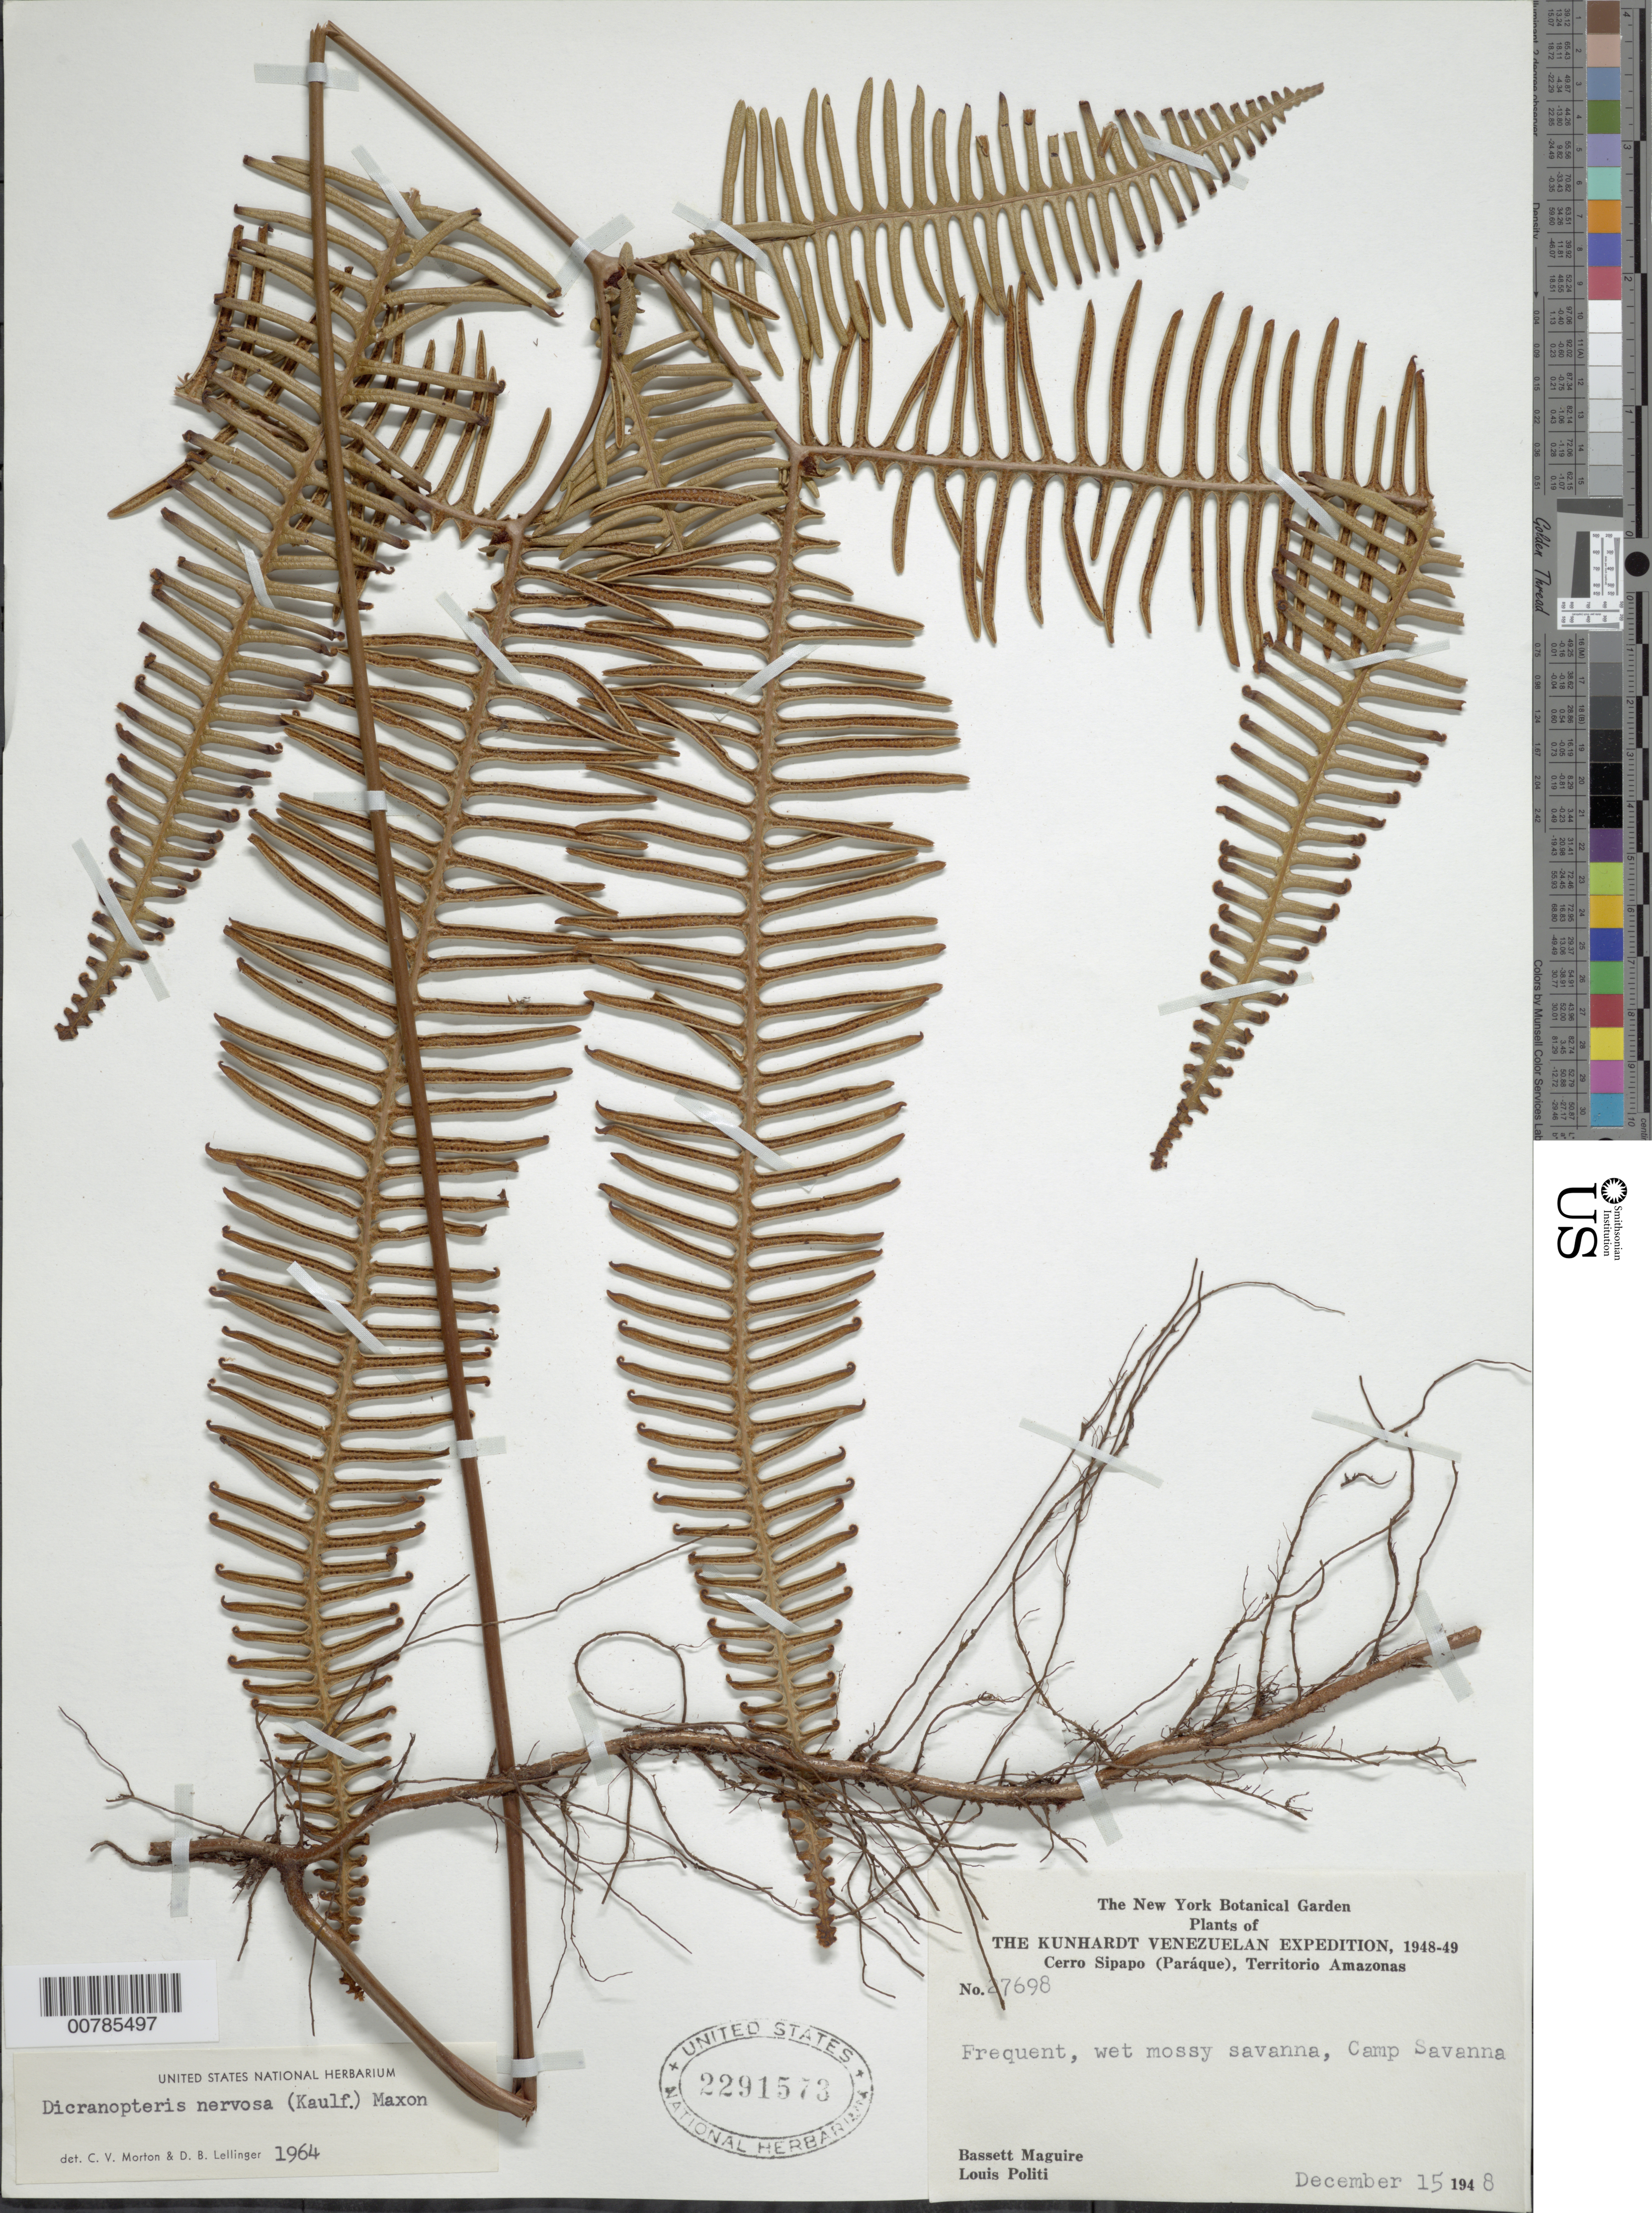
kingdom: Plantae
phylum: Tracheophyta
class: Polypodiopsida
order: Gleicheniales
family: Gleicheniaceae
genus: Dicranopteris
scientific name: Dicranopteris nervosa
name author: (Kaulf.) Maxon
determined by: Morton, C. V.; Lellinger, D. B.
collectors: B. Maguire & L. Politi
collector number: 27698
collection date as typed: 15-Dec-48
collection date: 1948-12-15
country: Venezuela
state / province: Amazonas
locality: Cerro Sipapo (Paráque), Camp Savanna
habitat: Wet mossy savanna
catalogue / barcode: US 2291573